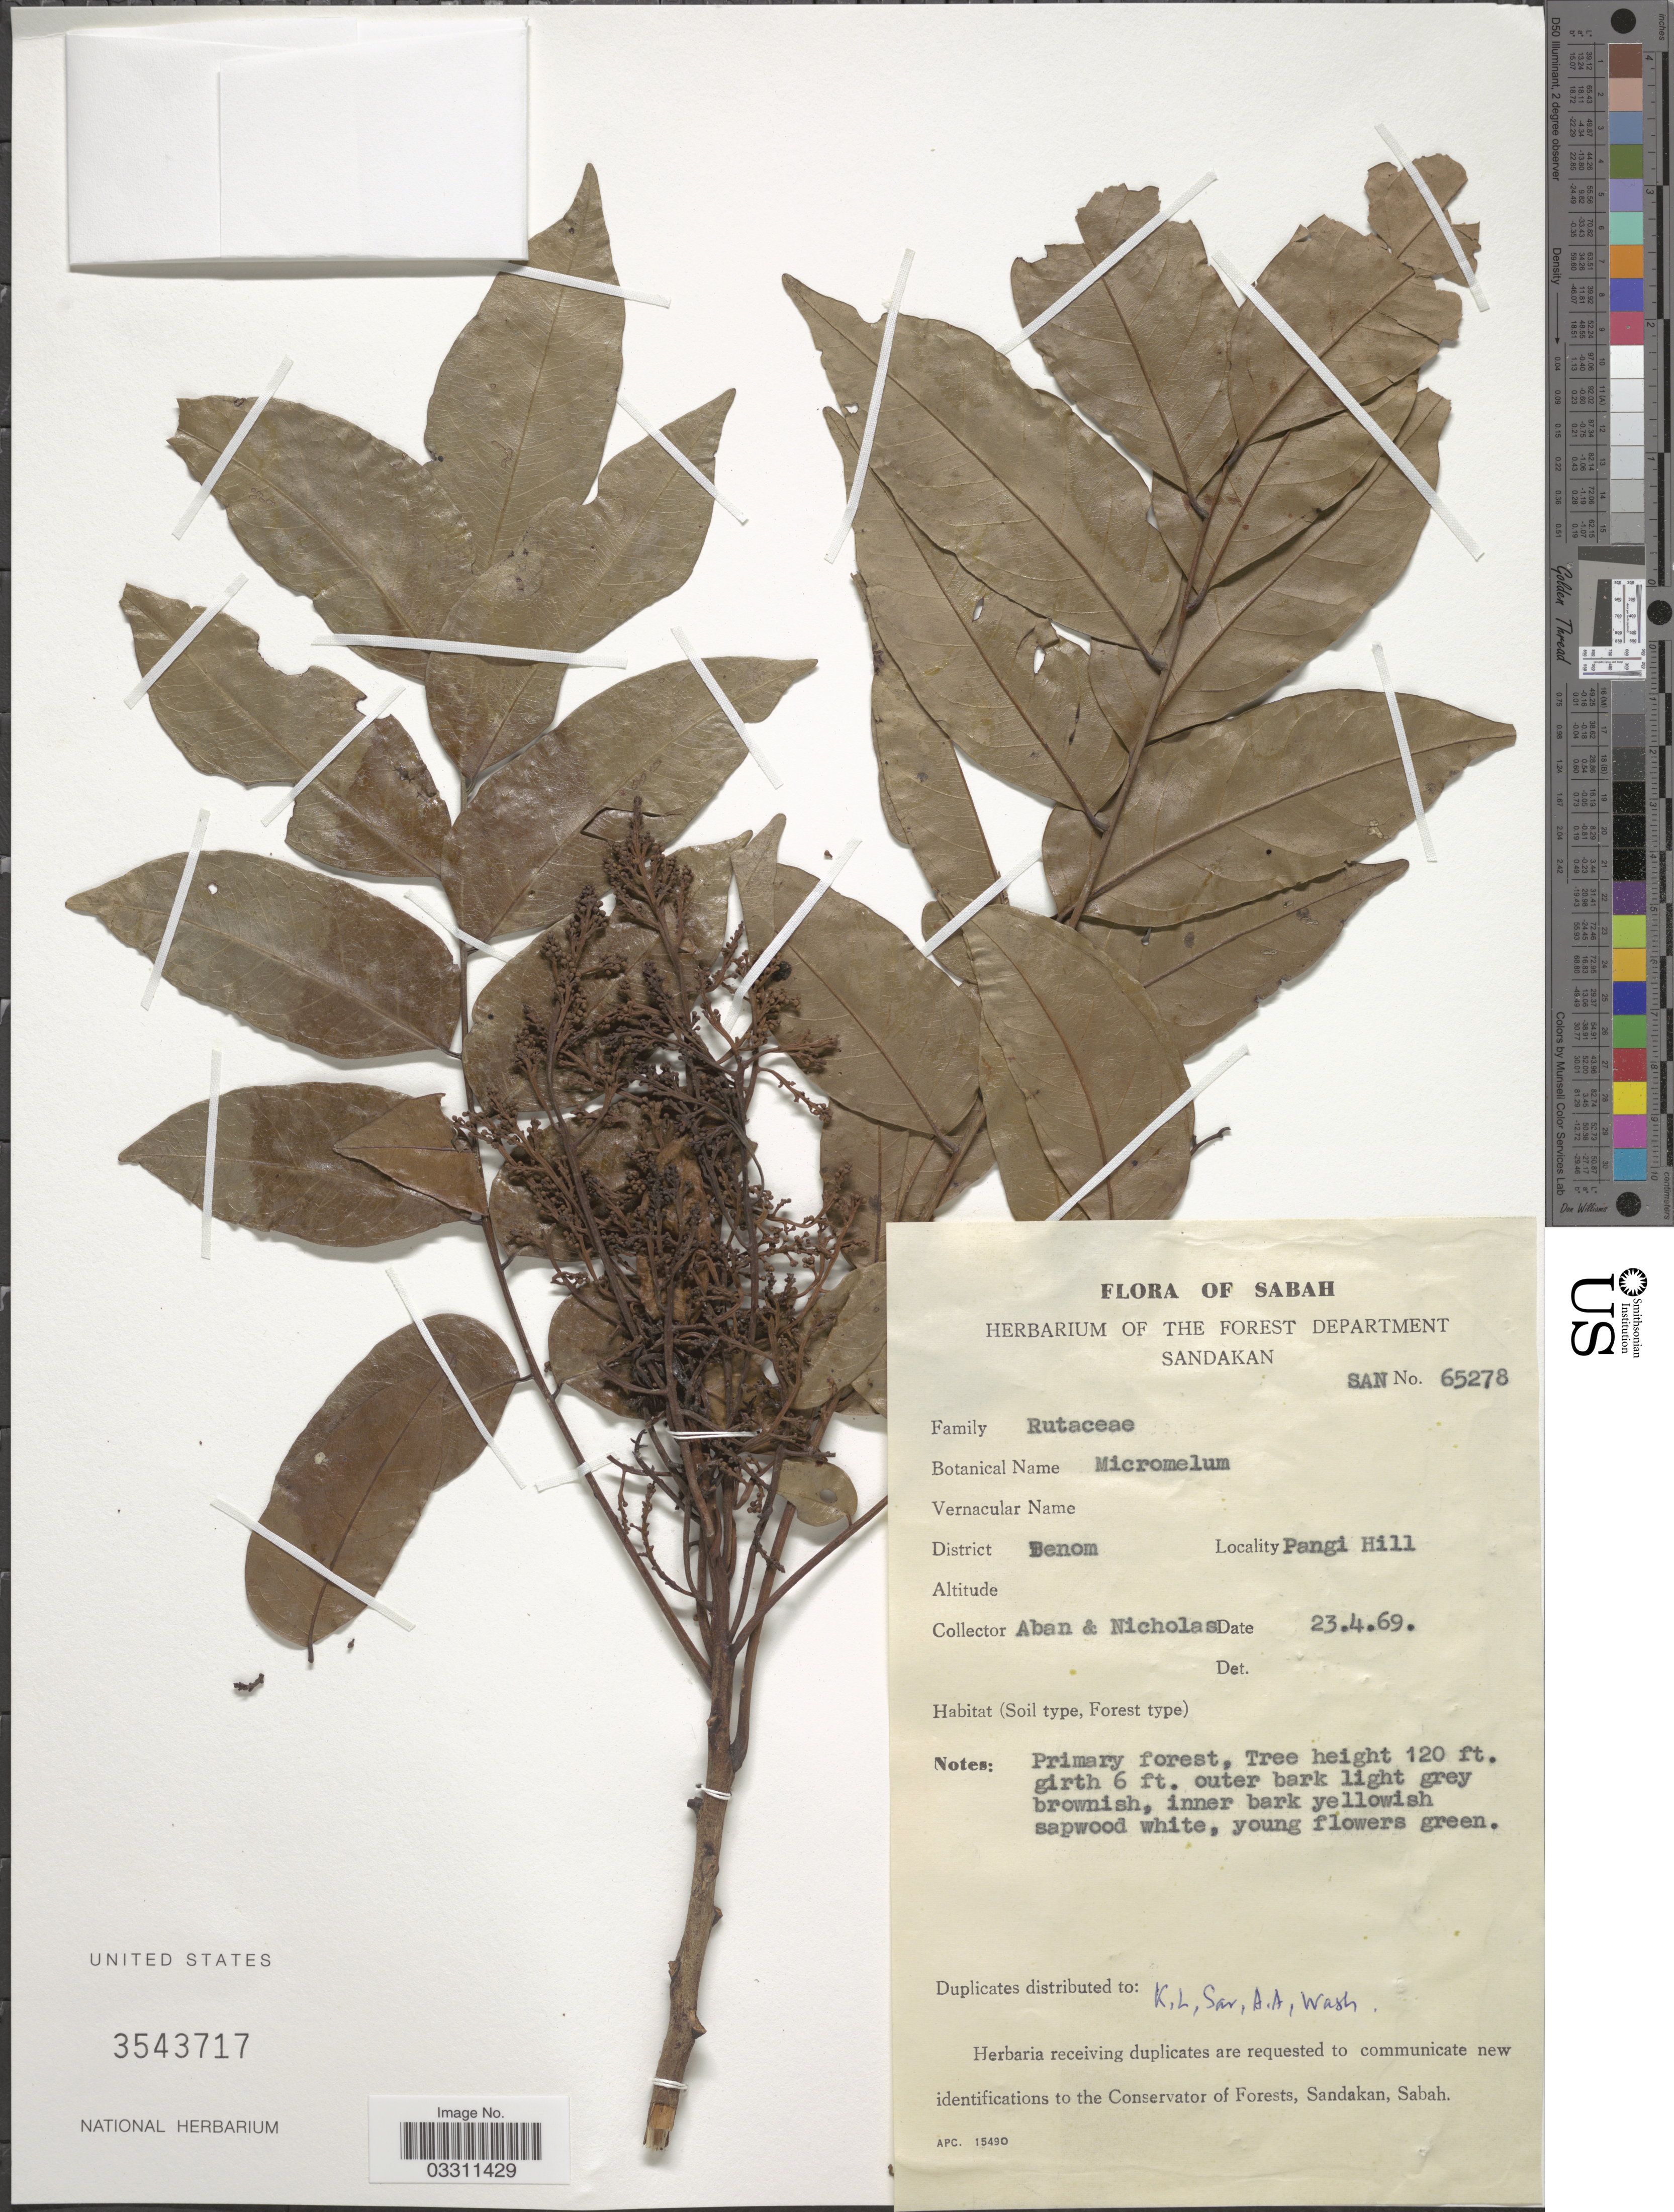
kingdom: Plantae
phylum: Tracheophyta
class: Magnoliopsida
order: Sapindales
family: Rutaceae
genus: Micromelum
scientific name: Micromelum sp.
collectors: -- Aban & Nicholas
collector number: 65278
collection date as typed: Transcribed d/m/y: 23/4/69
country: Malaysia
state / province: Sabah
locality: District Tenom, Pangi Hill.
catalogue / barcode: US 3543717